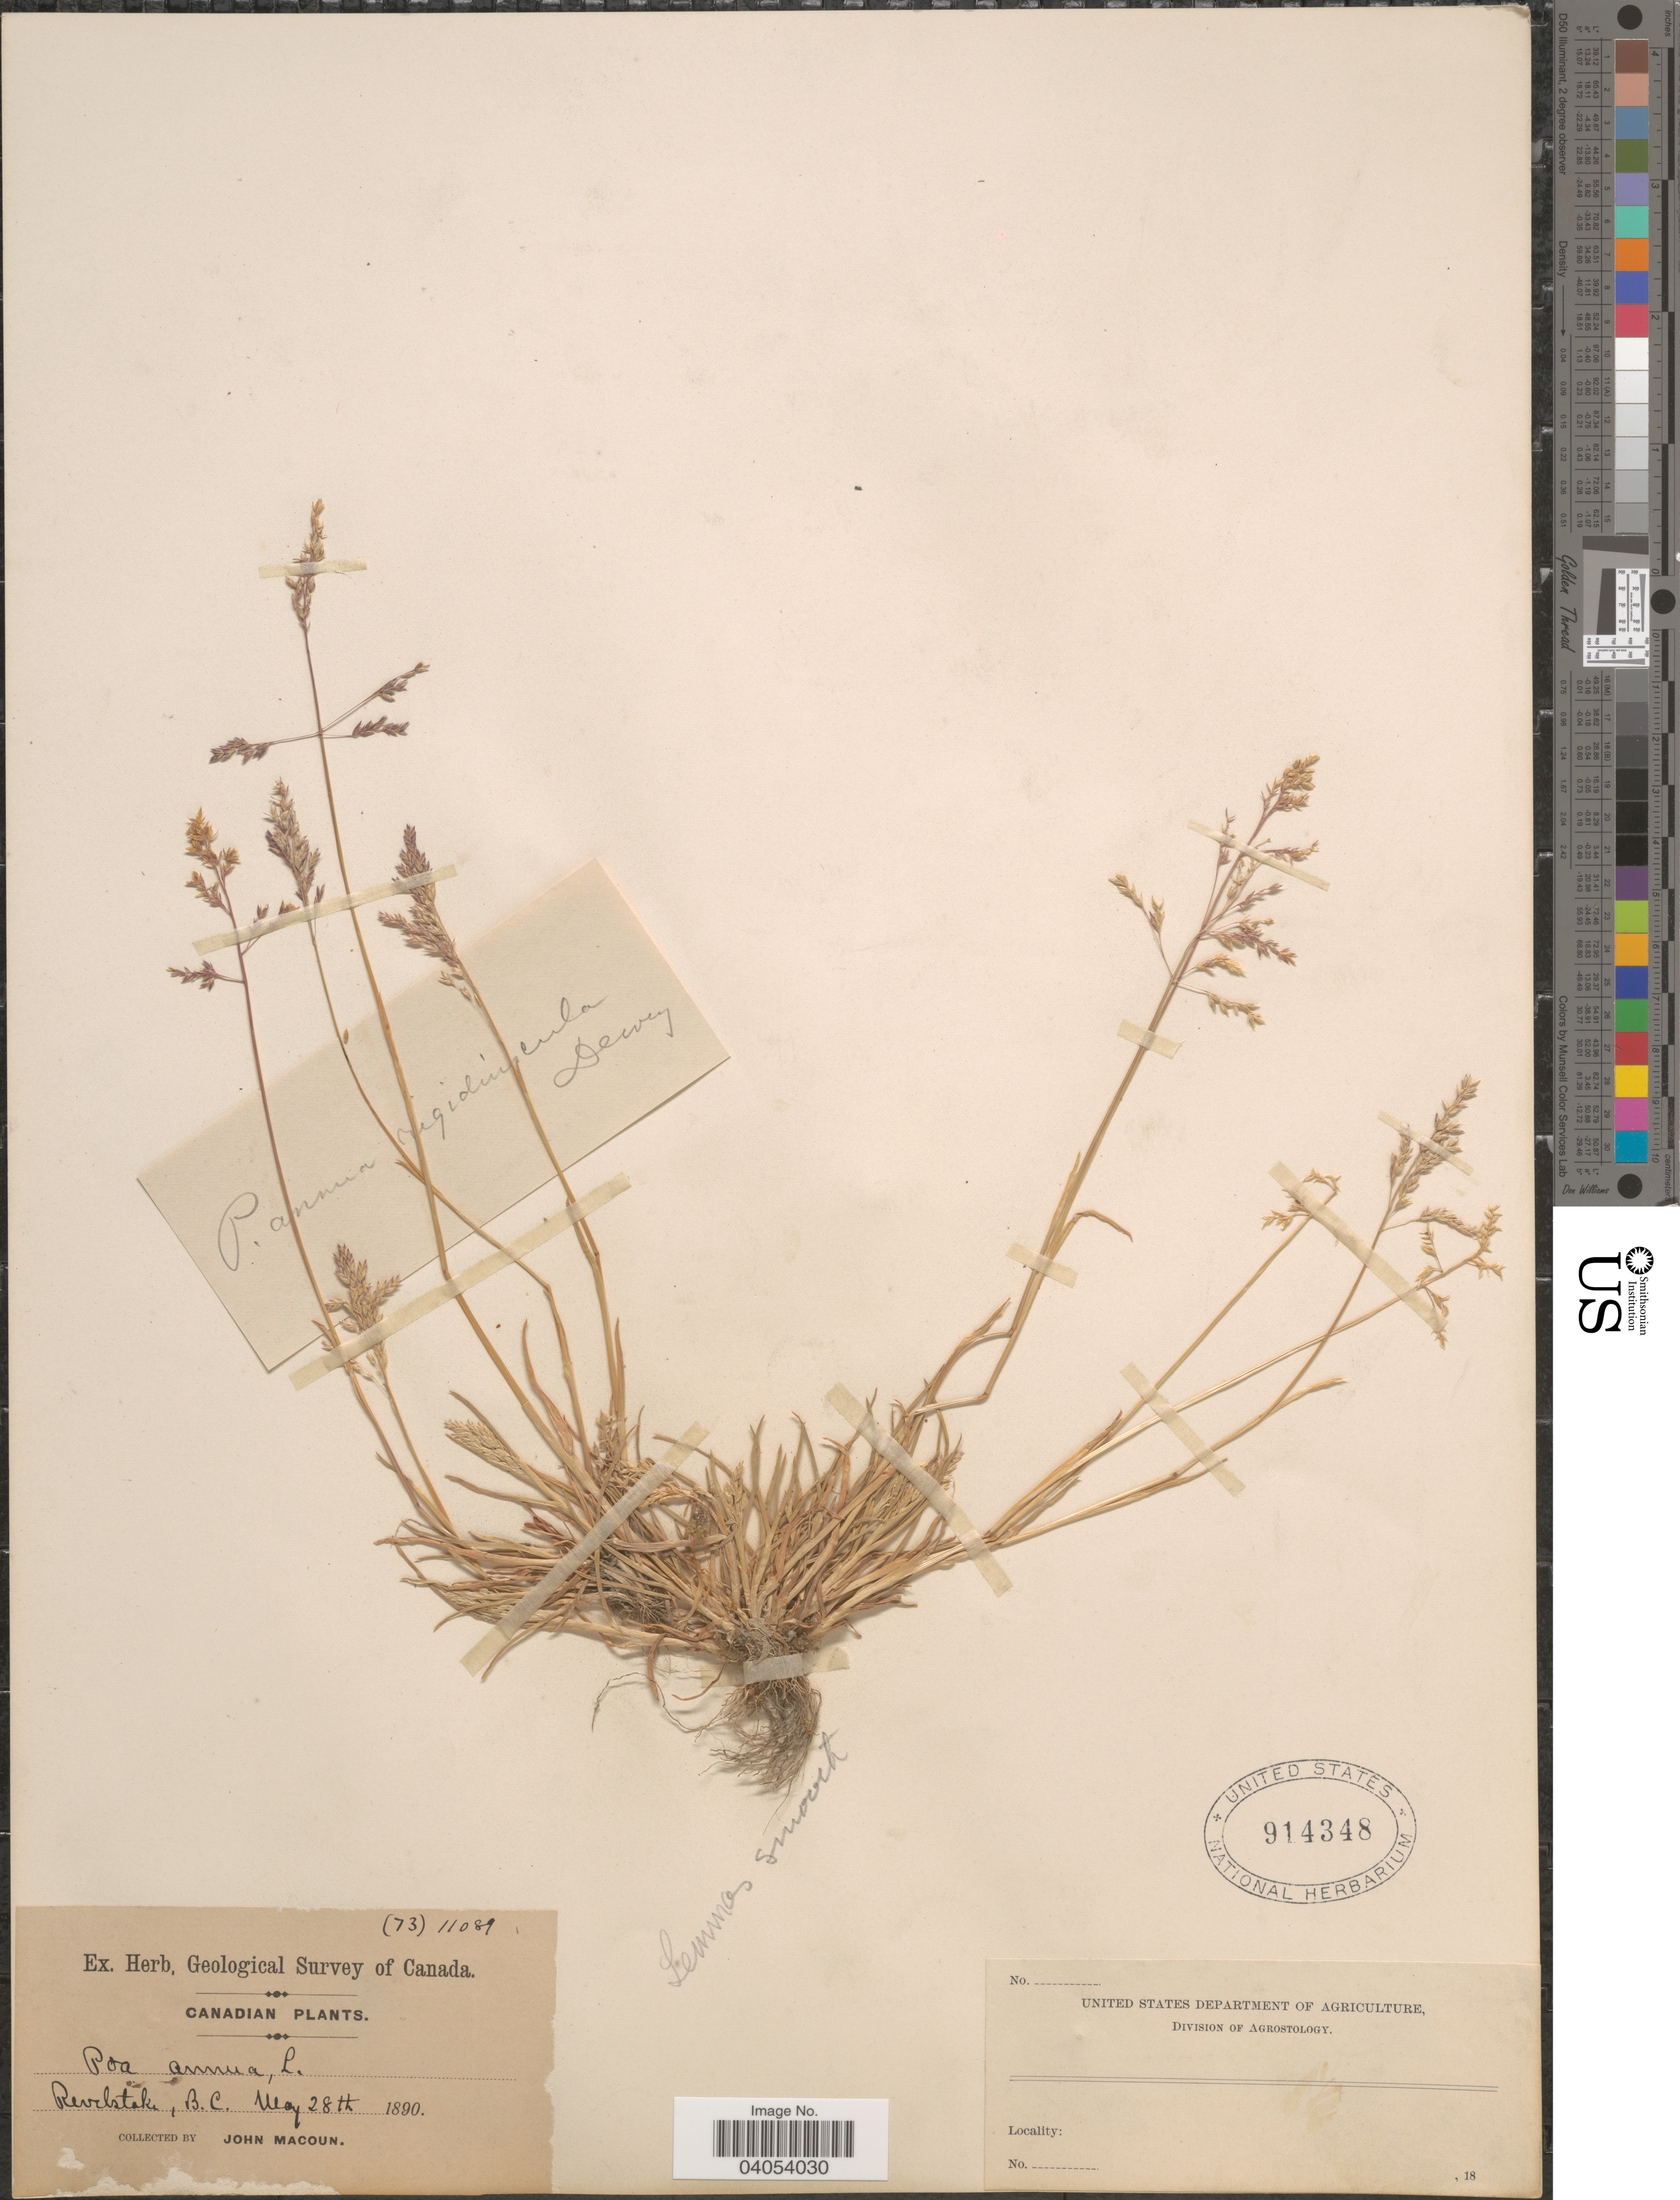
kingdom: Plantae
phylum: Tracheophyta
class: Liliopsida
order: Poales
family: Poaceae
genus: Poa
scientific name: Poa annua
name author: L.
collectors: J. Macoun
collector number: (73)11089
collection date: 1890-05-28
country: Canada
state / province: British Columbia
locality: Revelstoke.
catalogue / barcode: US 914348